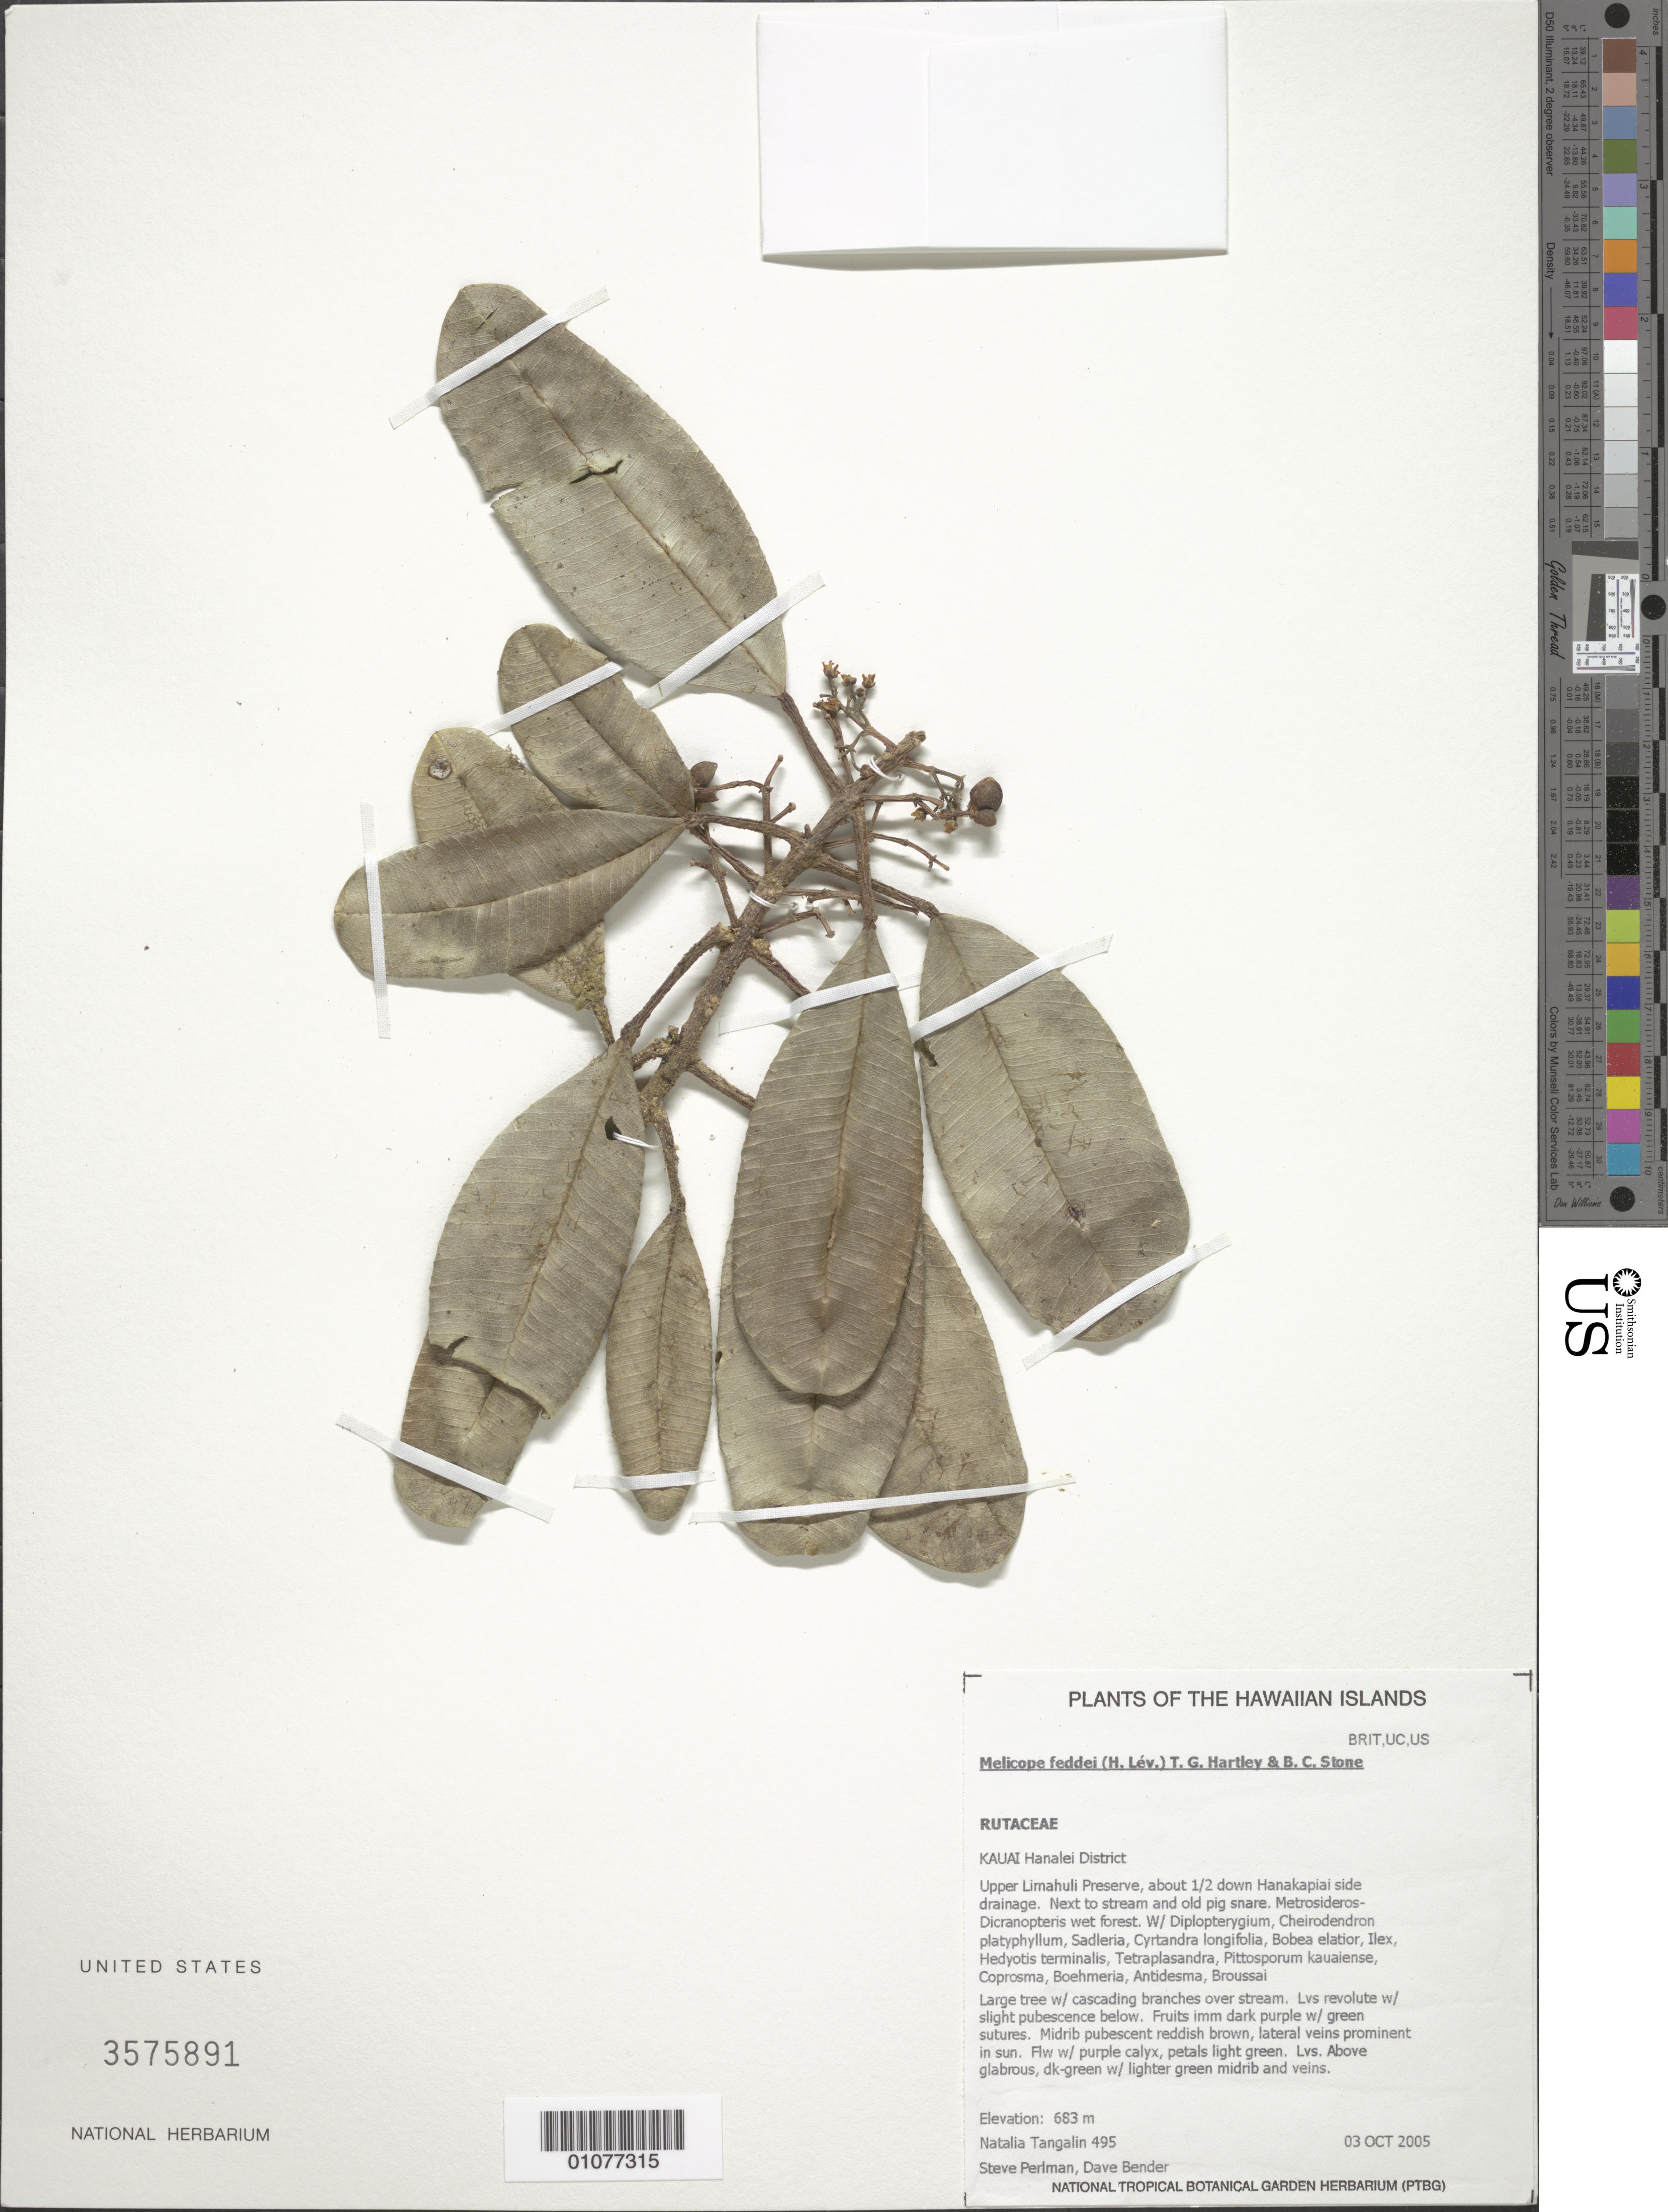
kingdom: Plantae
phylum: Tracheophyta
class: Magnoliopsida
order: Sapindales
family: Rutaceae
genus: Melicope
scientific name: Melicope feddei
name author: (H. Lév.) T.G. Hartley & B.C. Stone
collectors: N. Tangalin, H. Oppenheimer & S. P. Perlman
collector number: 495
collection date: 2005-10-03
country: United States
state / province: Hawaii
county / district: Kauai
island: Kaua'i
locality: Hanalei District, upper Limahuli Preserve, about 1/2 [way] down Hanakapiai side drainage, next to stream and old pig snare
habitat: Metrosideros-Dicranopteris wet forest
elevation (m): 683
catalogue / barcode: US 3575891